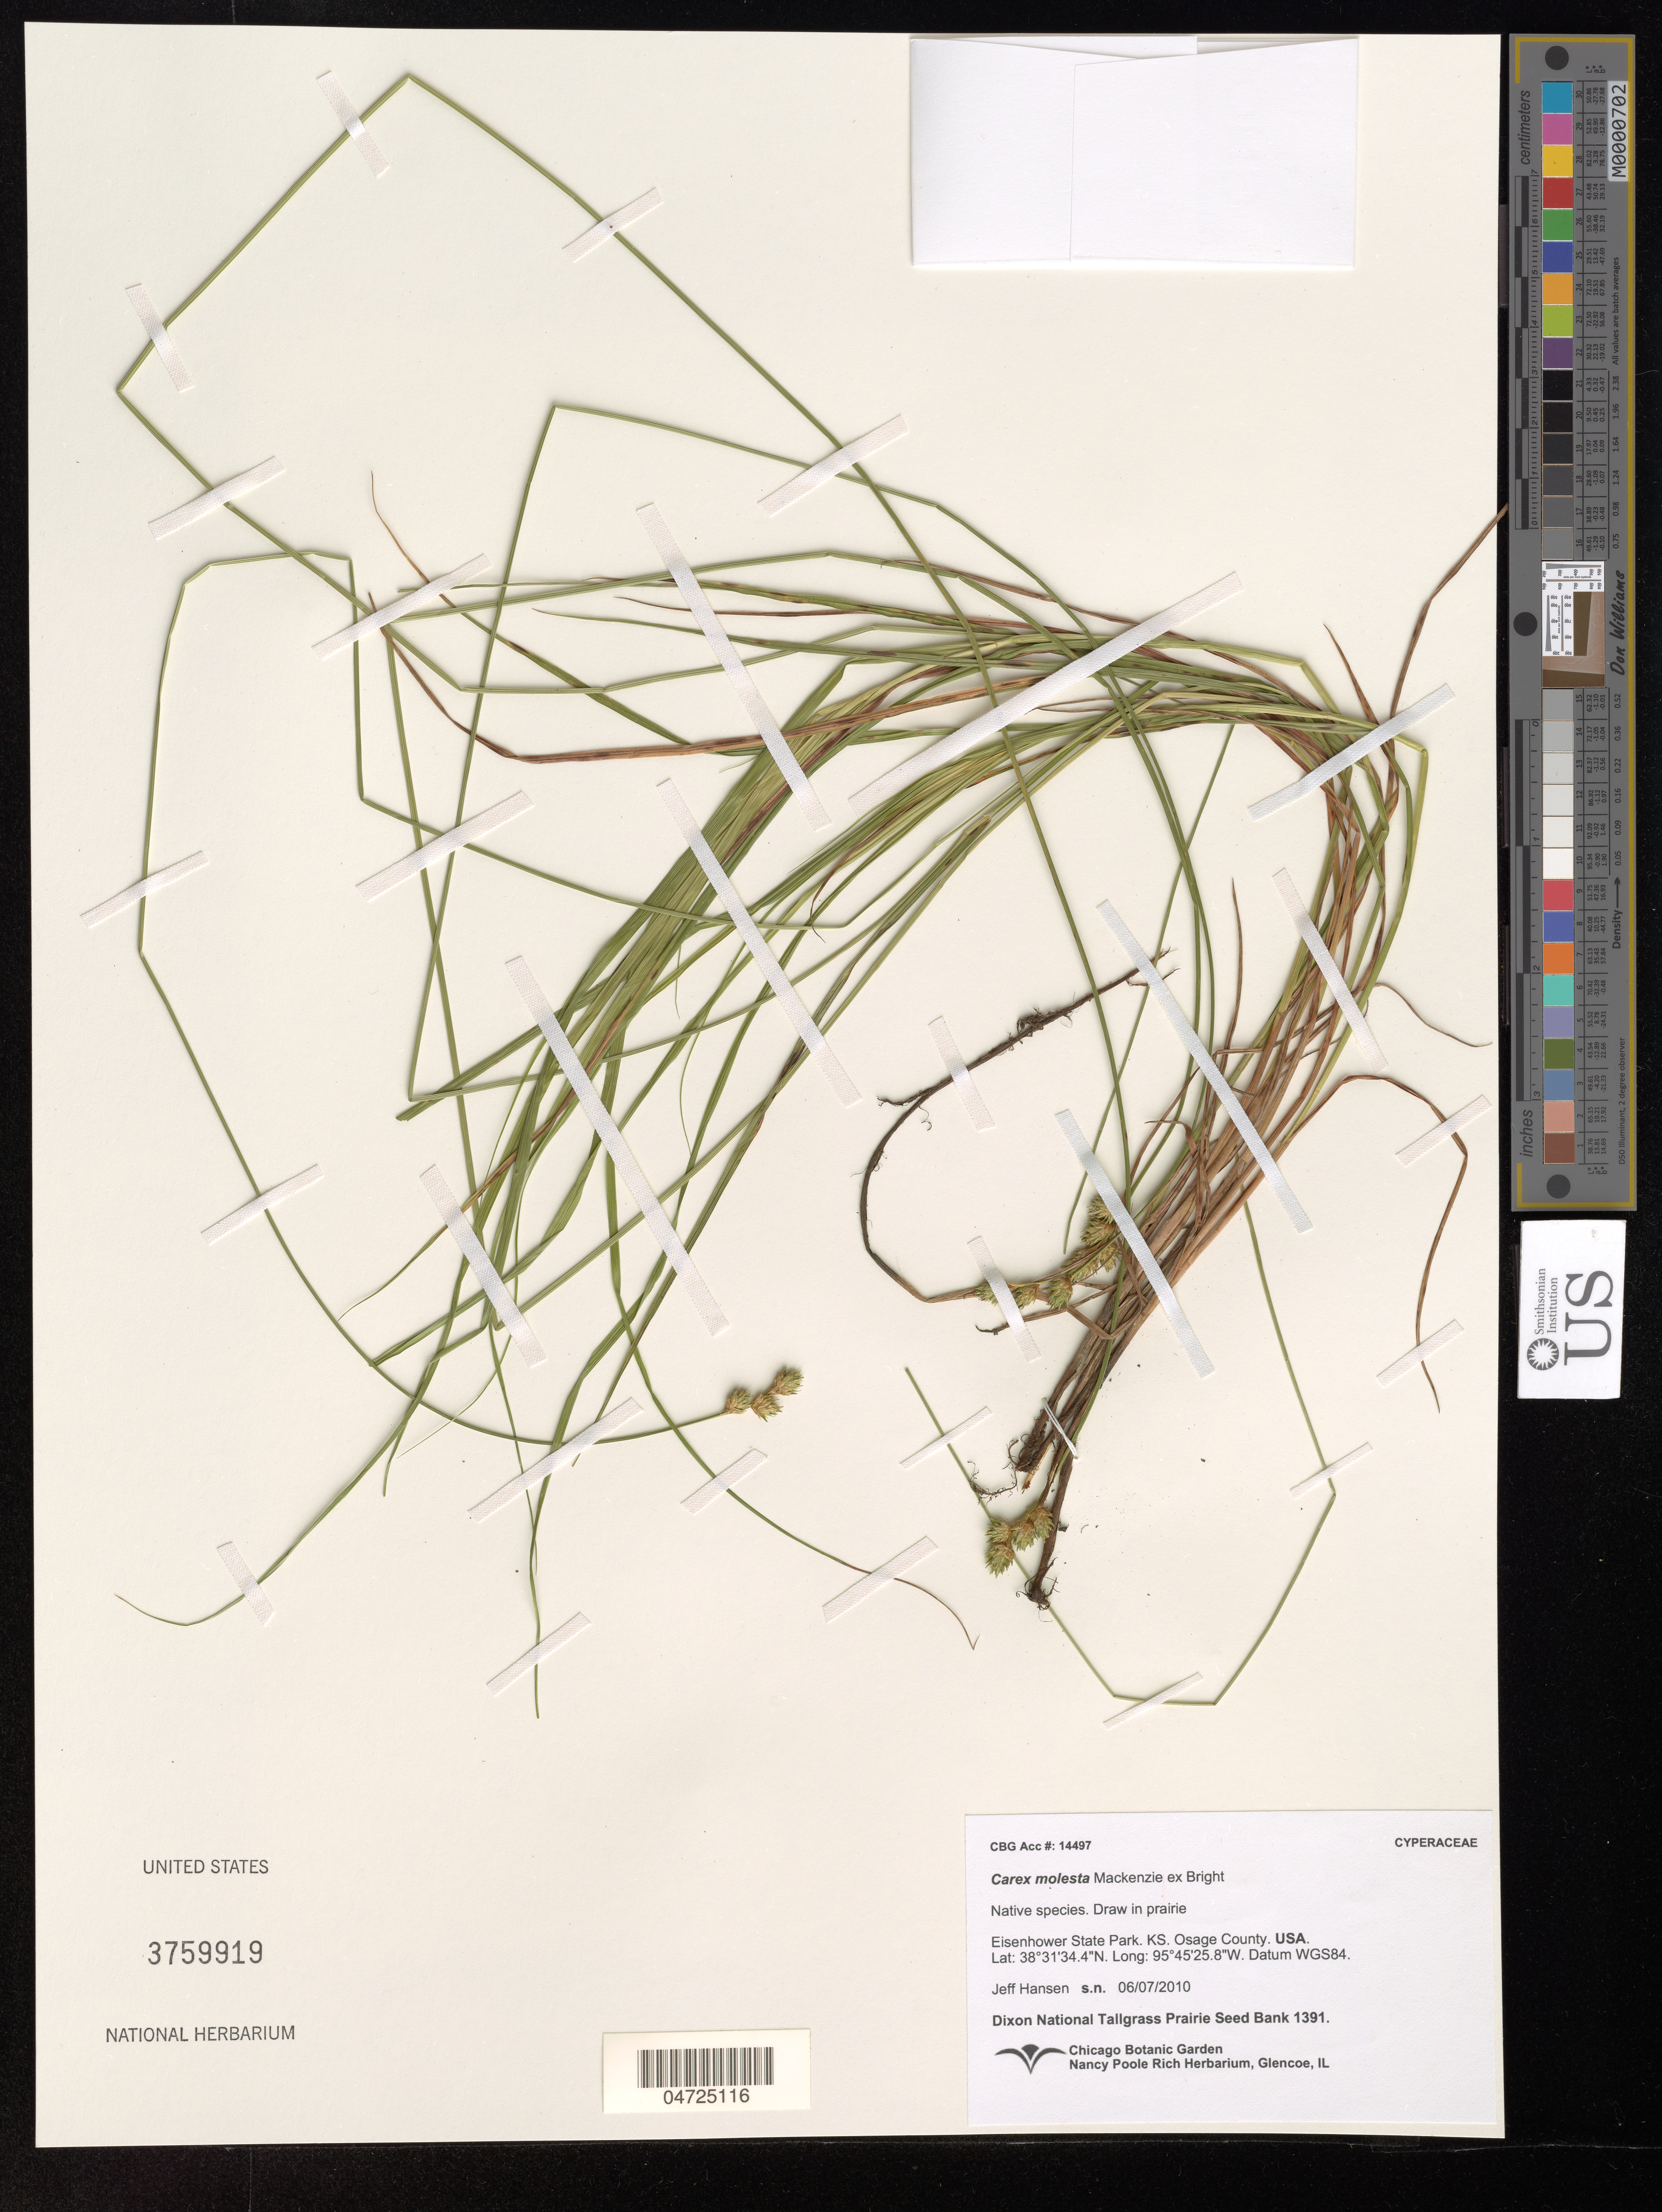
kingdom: Plantae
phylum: Tracheophyta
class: Liliopsida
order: Poales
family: Cyperaceae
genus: Carex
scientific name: Carex molesta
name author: Mack.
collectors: J. Hansen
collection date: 2010-06-07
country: United States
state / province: Kansas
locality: Eisenhower State Park. Osage County. Datum WGS84.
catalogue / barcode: US 3759919